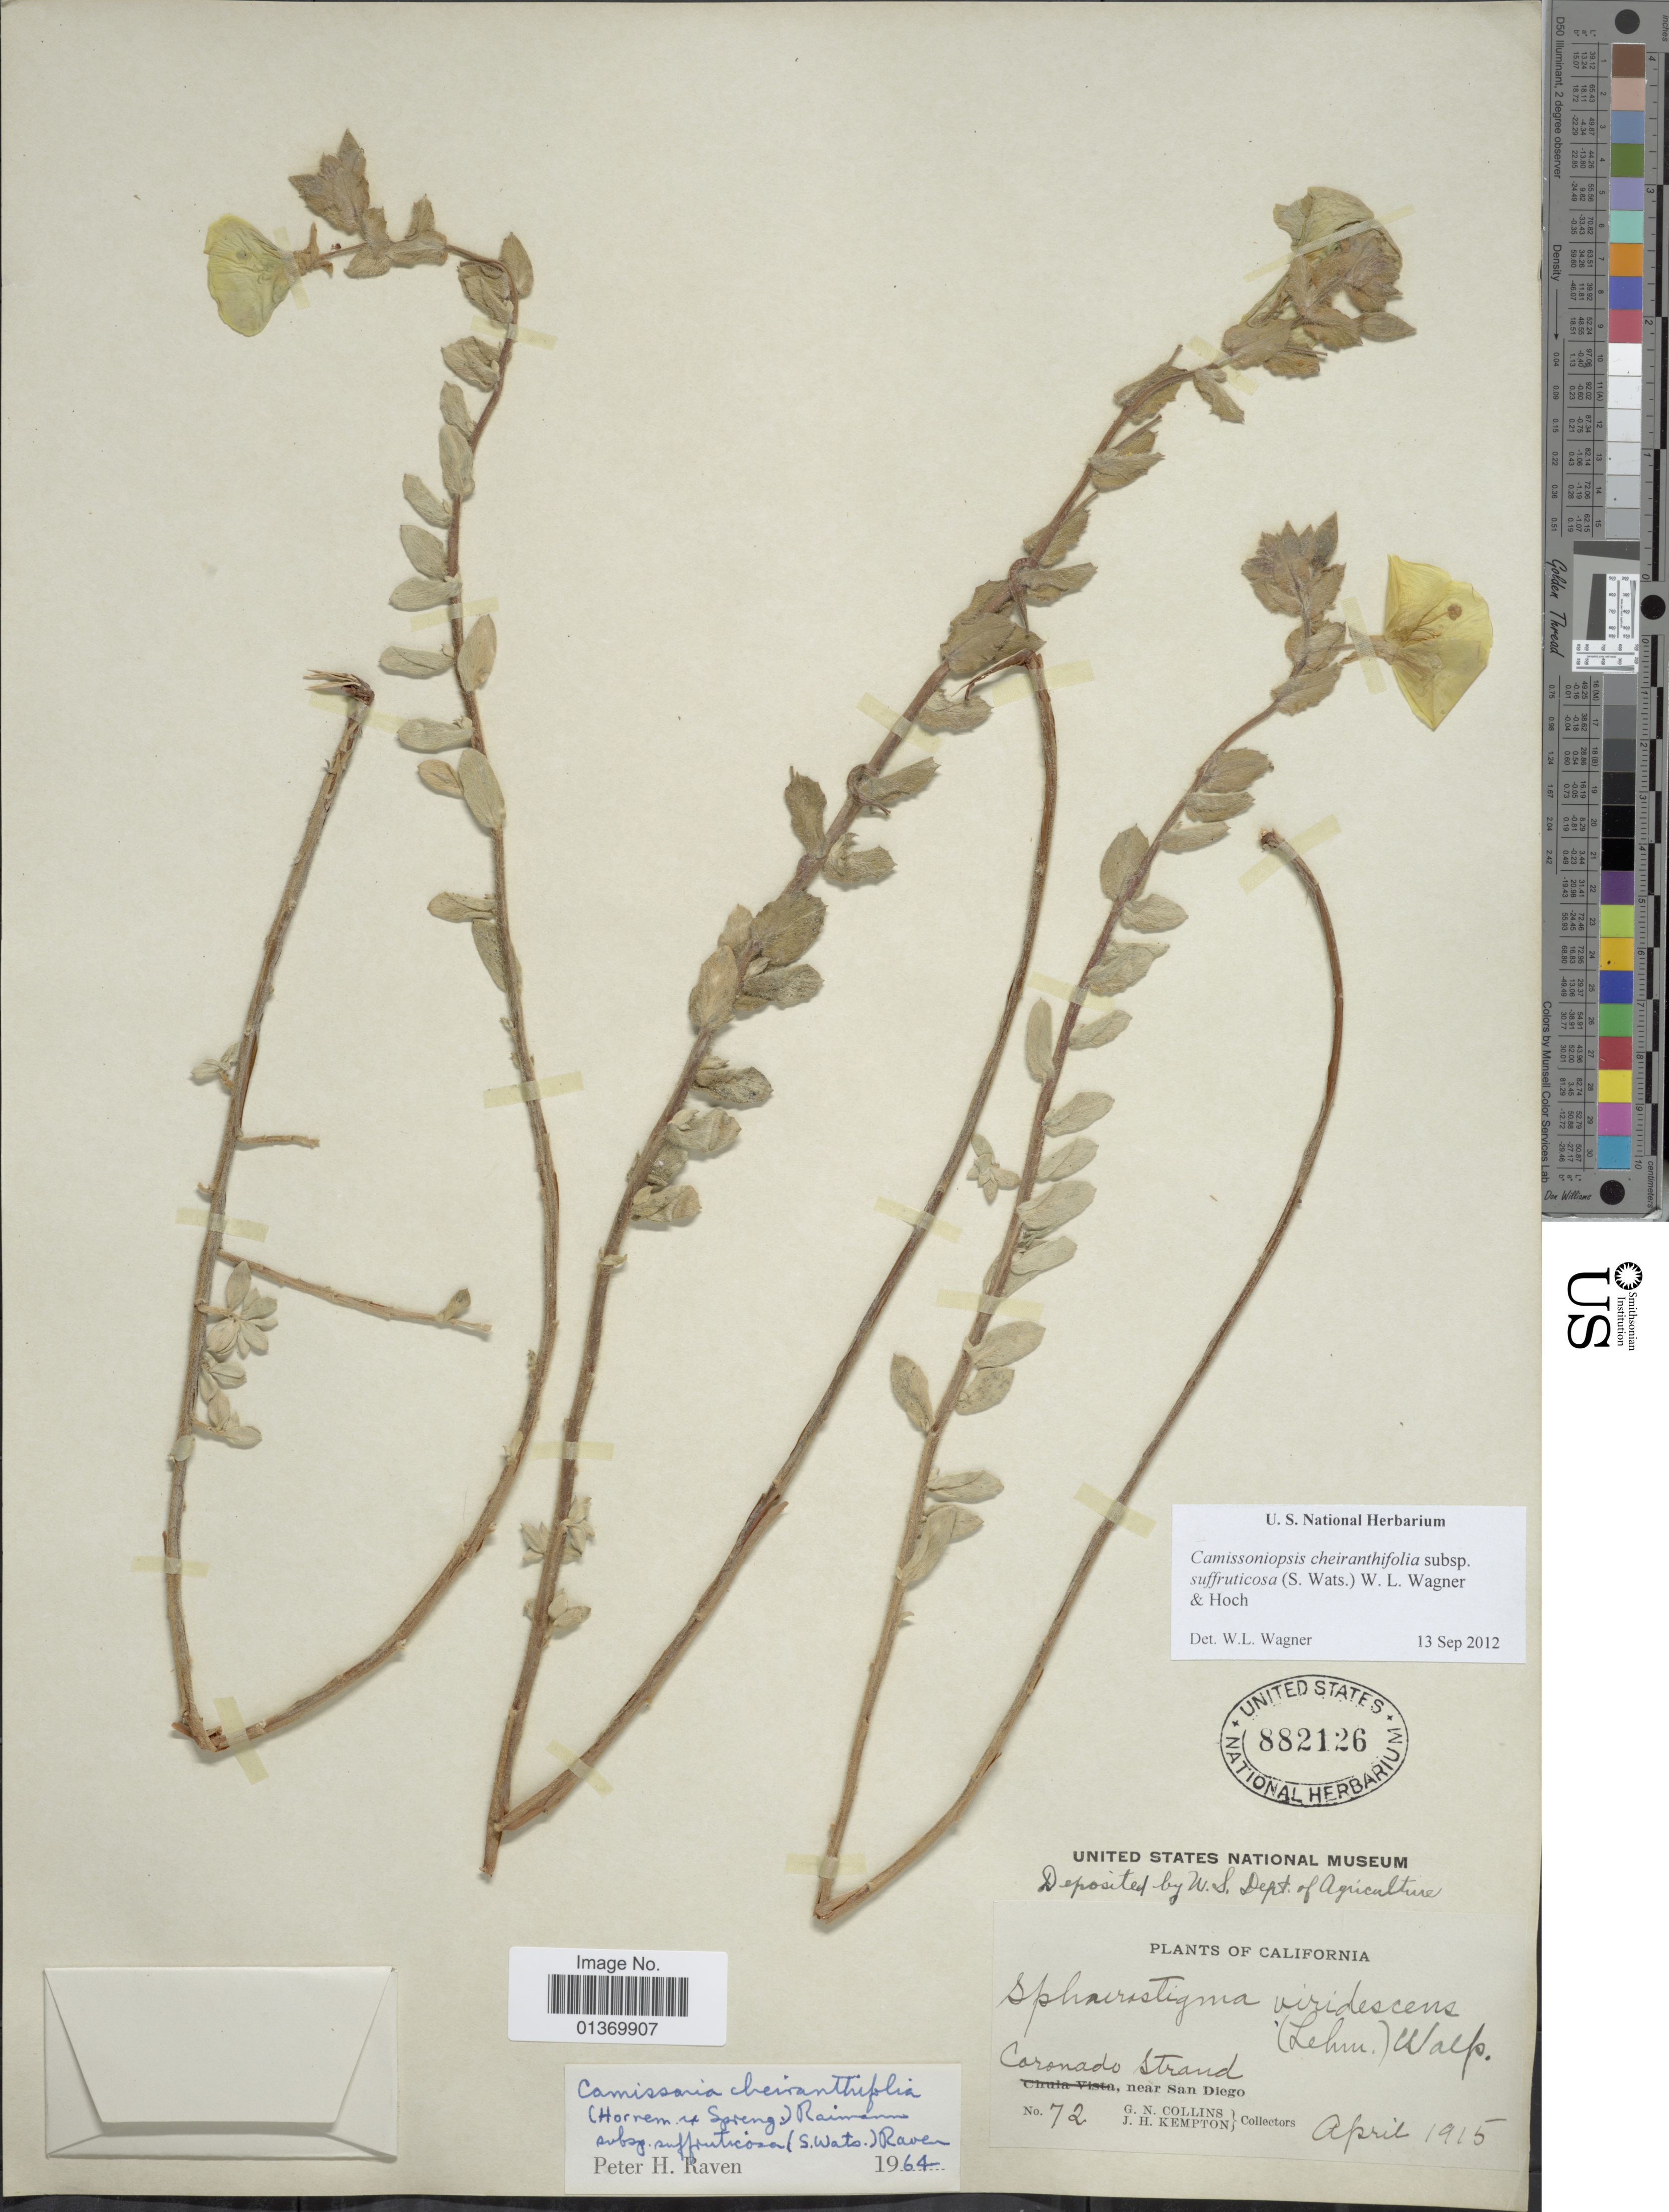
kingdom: Plantae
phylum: Tracheophyta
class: Magnoliopsida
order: Myrtales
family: Onagraceae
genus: Camissoniopsis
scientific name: Camissoniopsis cheiranthifolia subsp. suffruticosa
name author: (S. Watson) W.L. Wagner & Hoch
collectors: G. Collins & J. H. Kempton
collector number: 72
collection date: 1915-04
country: United States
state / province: California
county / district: San Diego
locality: Coronado Strand, near San Diego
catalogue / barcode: US 882126